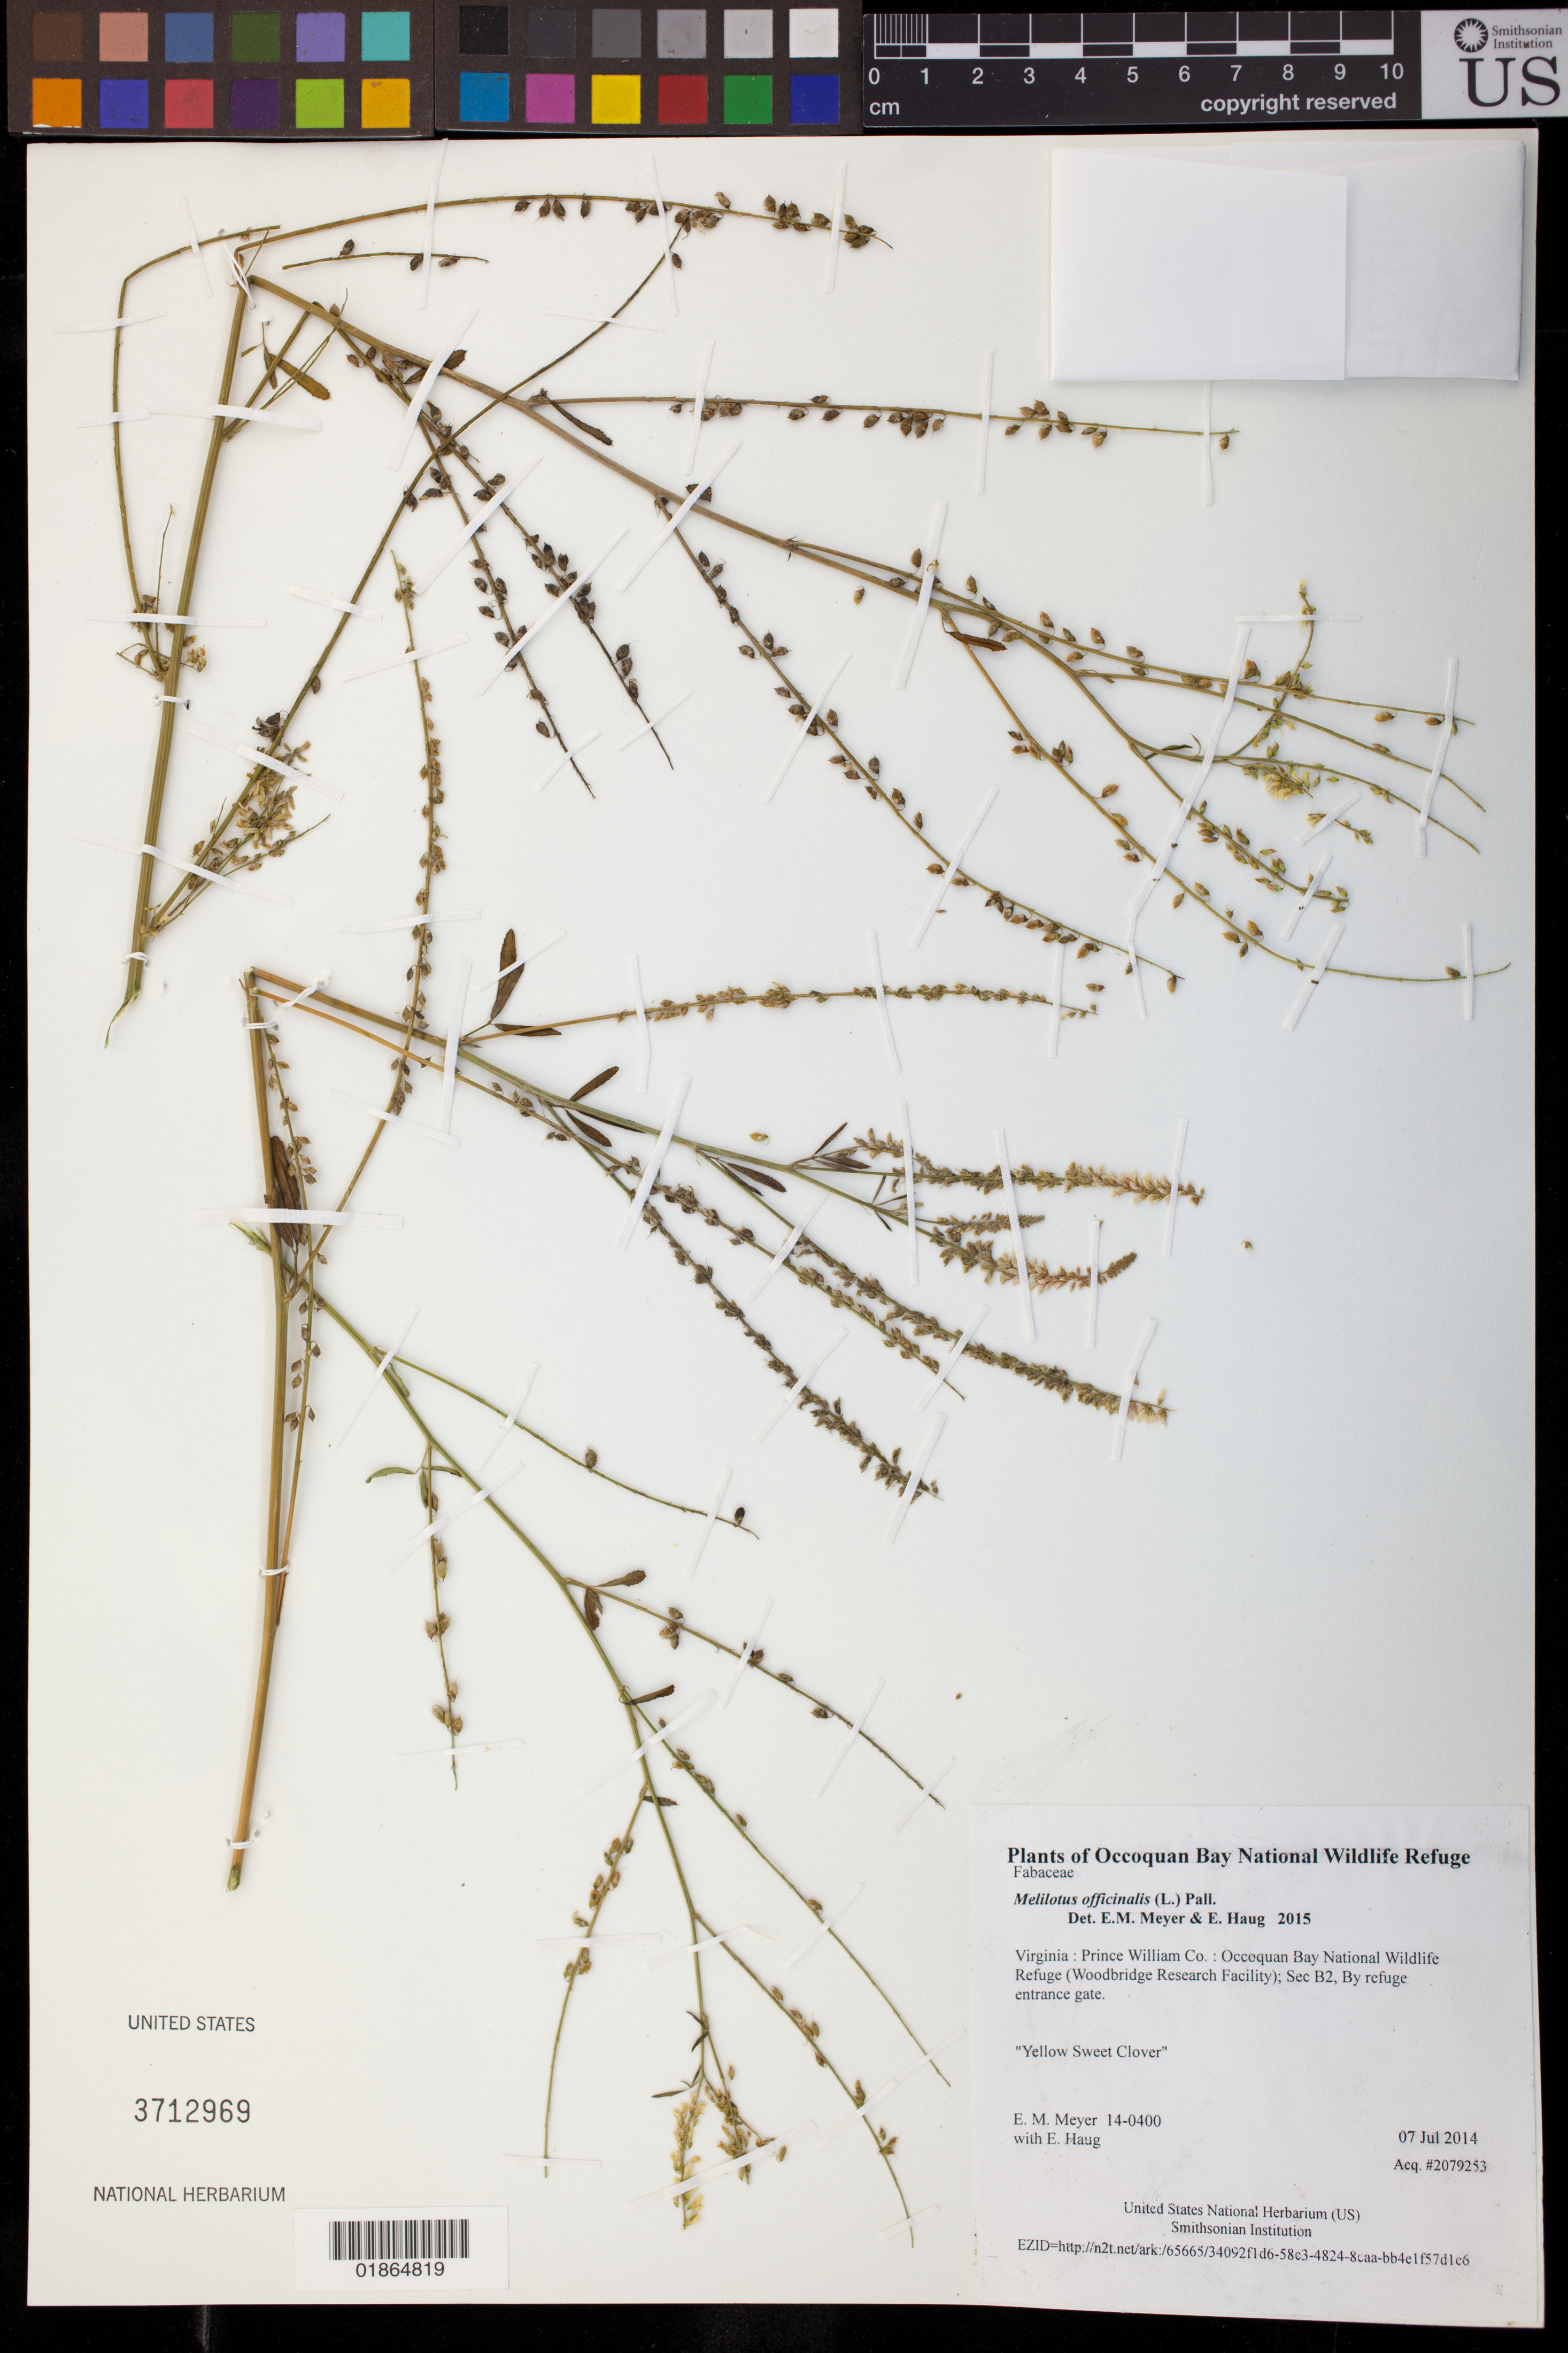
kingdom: Plantae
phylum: Tracheophyta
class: Magnoliopsida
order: Fabales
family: Fabaceae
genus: Melilotus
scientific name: Melilotus officinalis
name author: (L.) Lam.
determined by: Meyer, E. M.; Haug, E.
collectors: E. M. Meyer & E. Haug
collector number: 14-0400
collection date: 2014-07-07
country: United States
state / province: Virginia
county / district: Prince William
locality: Occoquan Bay National Wildlife Refuge (Woodbridge Research Facility); Sec B2, By refuge entrance gate.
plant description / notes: Yellow Sweet Clover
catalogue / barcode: US 3712969